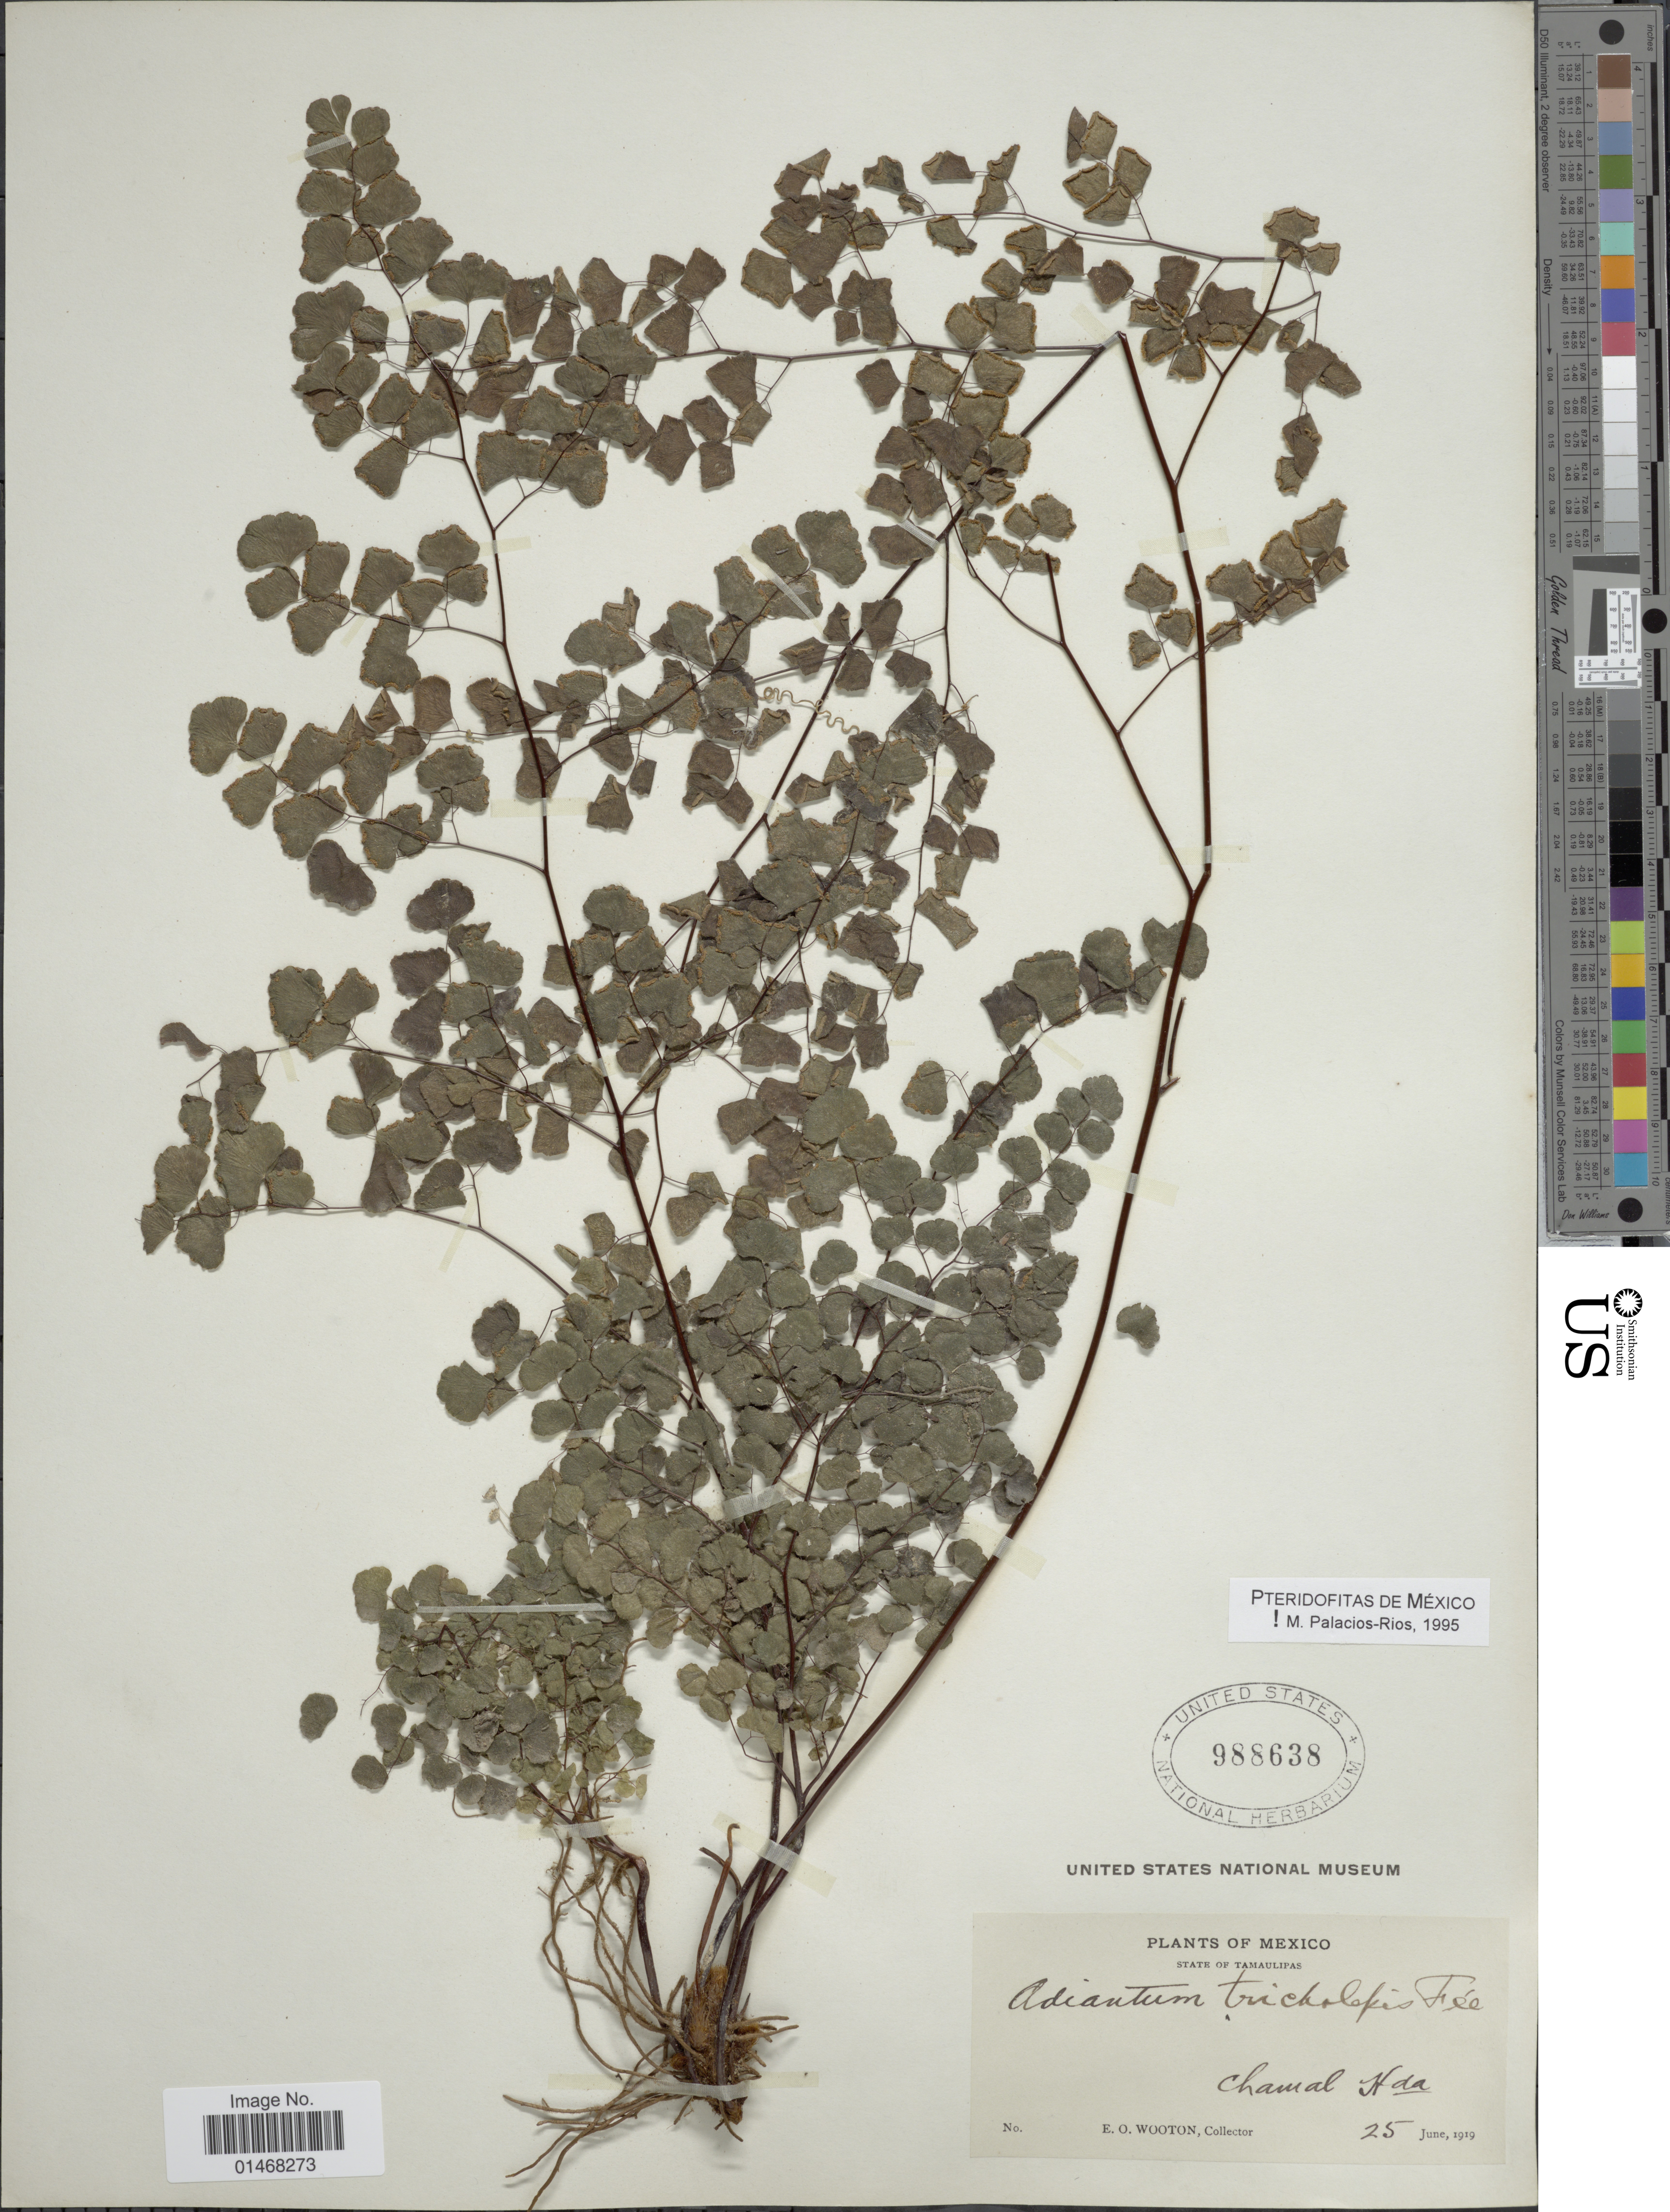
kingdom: Plantae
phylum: Tracheophyta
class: Polypodiopsida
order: Polypodiales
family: Pteridaceae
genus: Adiantum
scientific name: Adiantum tricholepis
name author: Fée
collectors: E. O. Wooton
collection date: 1919-06-25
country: Mexico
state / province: Tamaulipas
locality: Chamal Hda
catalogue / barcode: US 988638